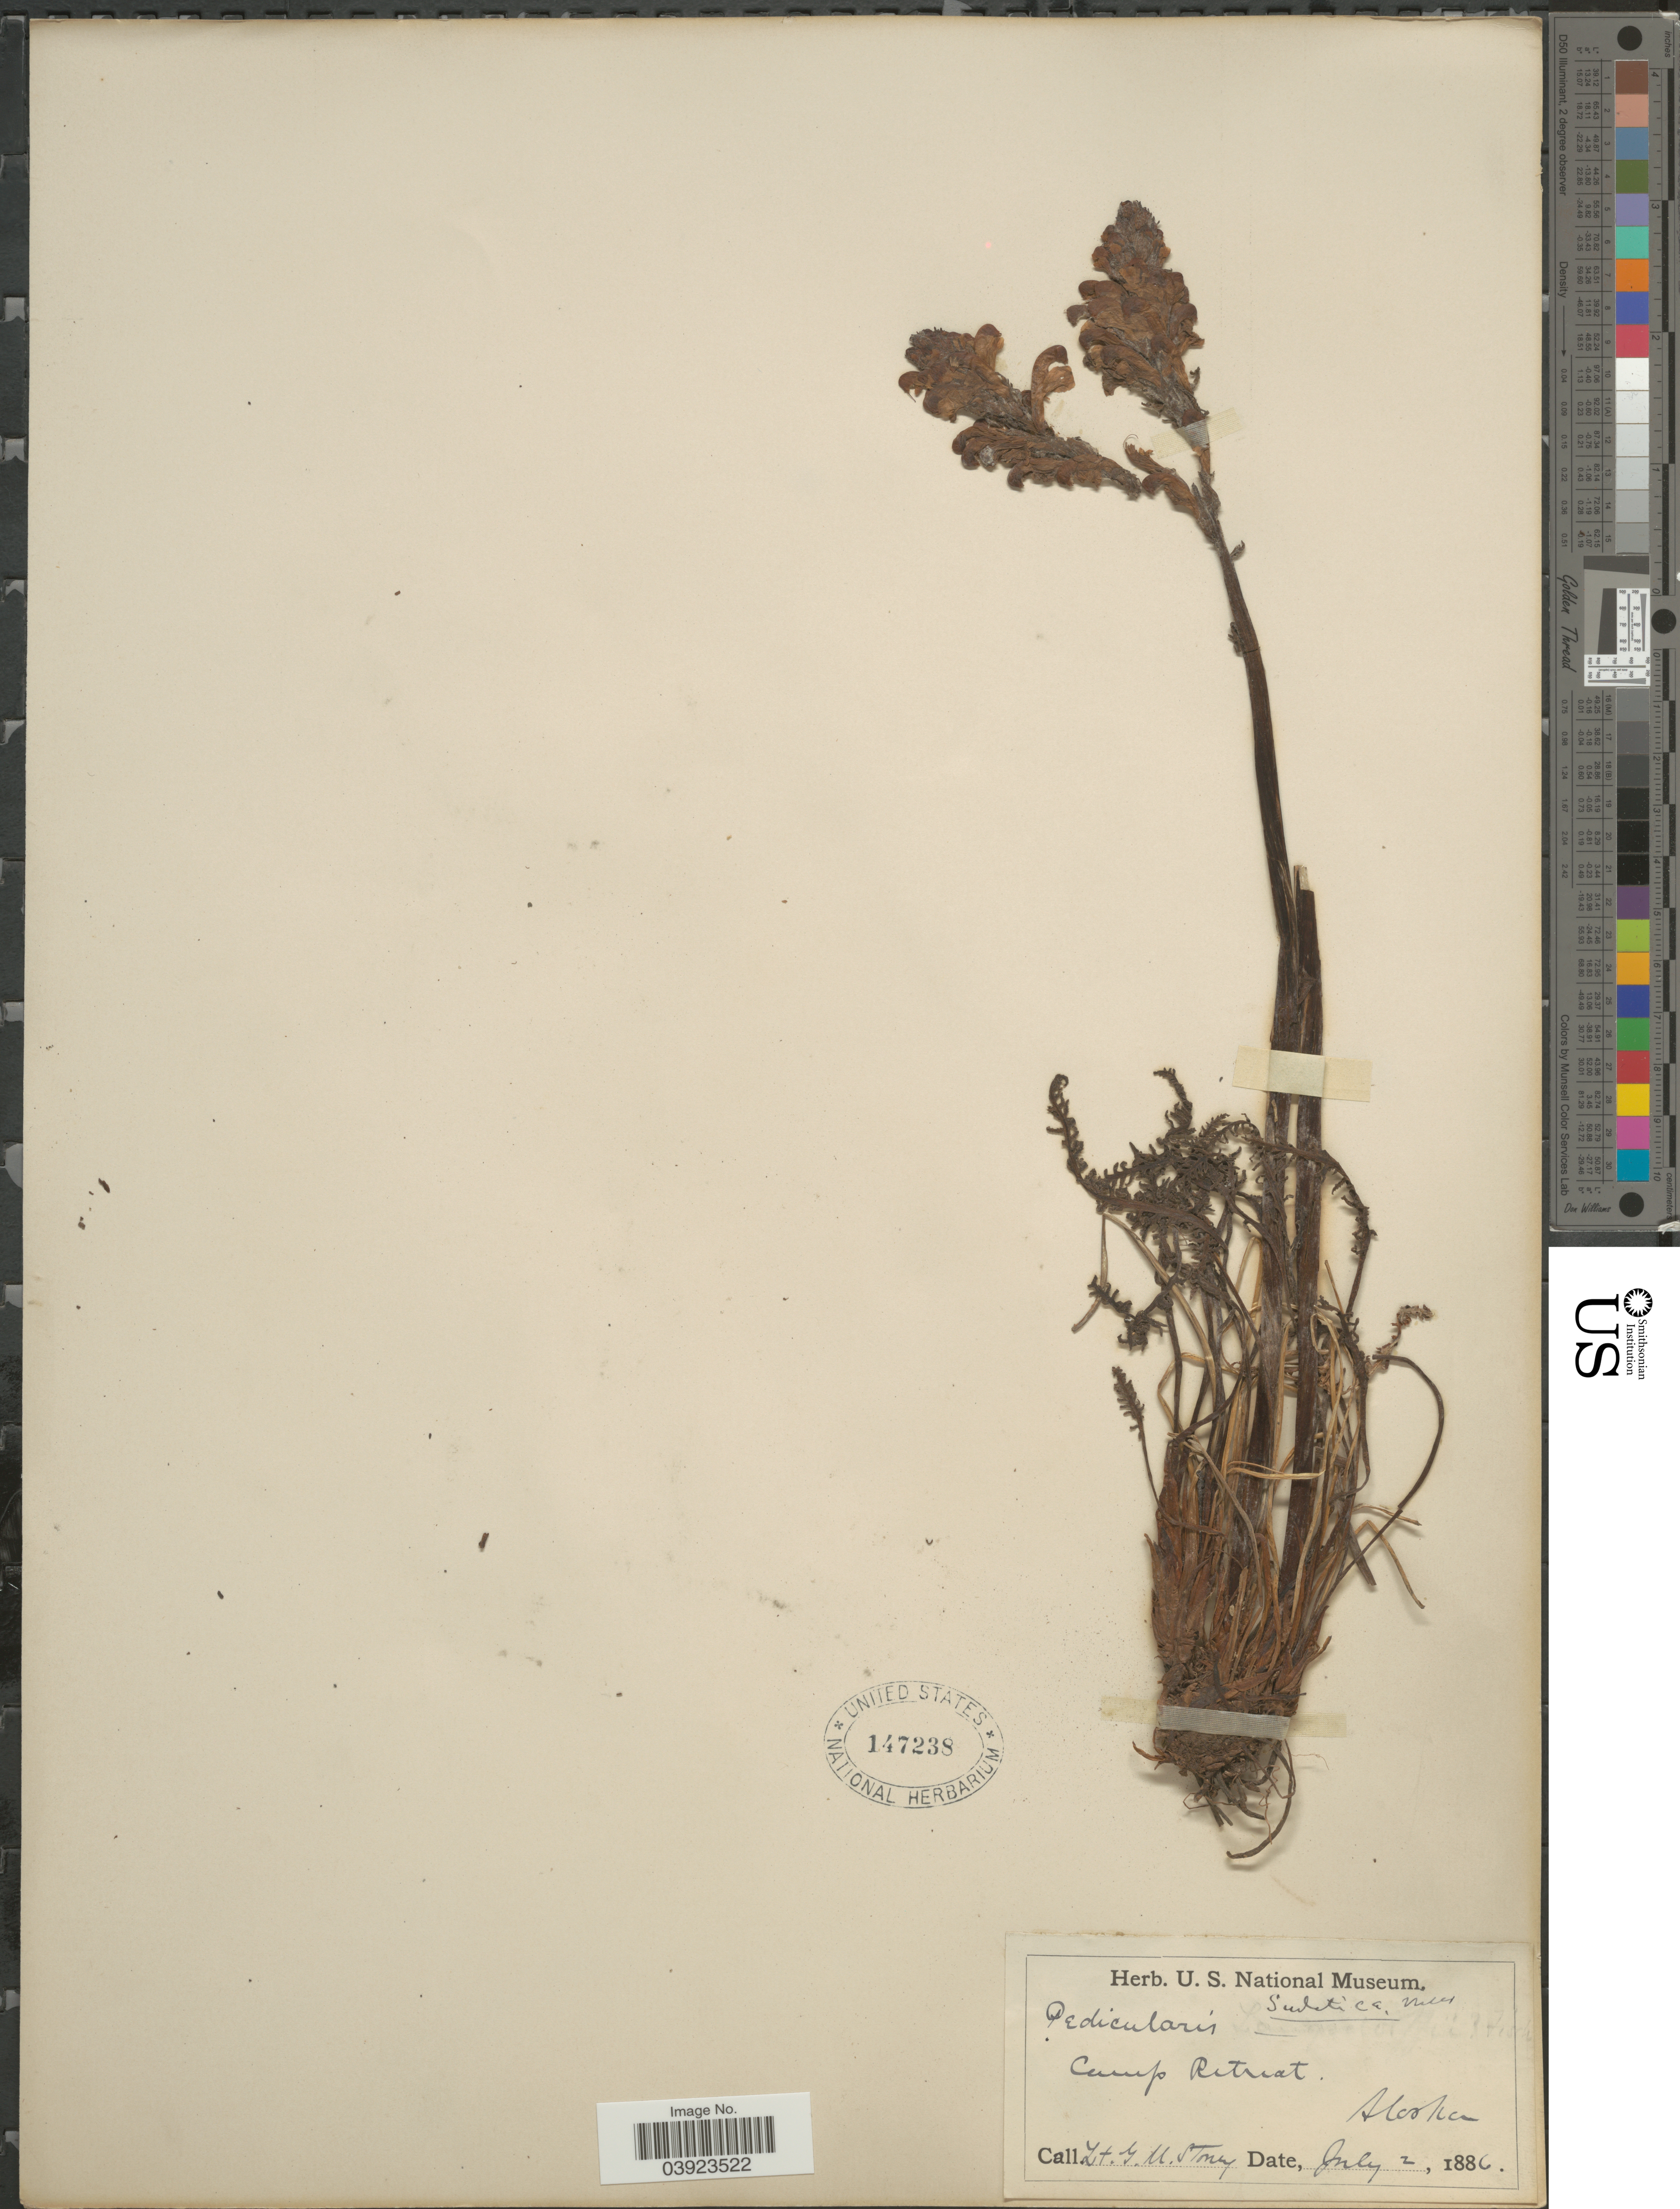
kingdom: Plantae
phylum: Tracheophyta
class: Magnoliopsida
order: Lamiales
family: Orobanchaceae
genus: Pedicularis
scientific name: Pedicularis sudetica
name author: Willd.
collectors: G. Stoney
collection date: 1886-07-02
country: United States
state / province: Alaska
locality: Camp Retreat.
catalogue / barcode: US 147238